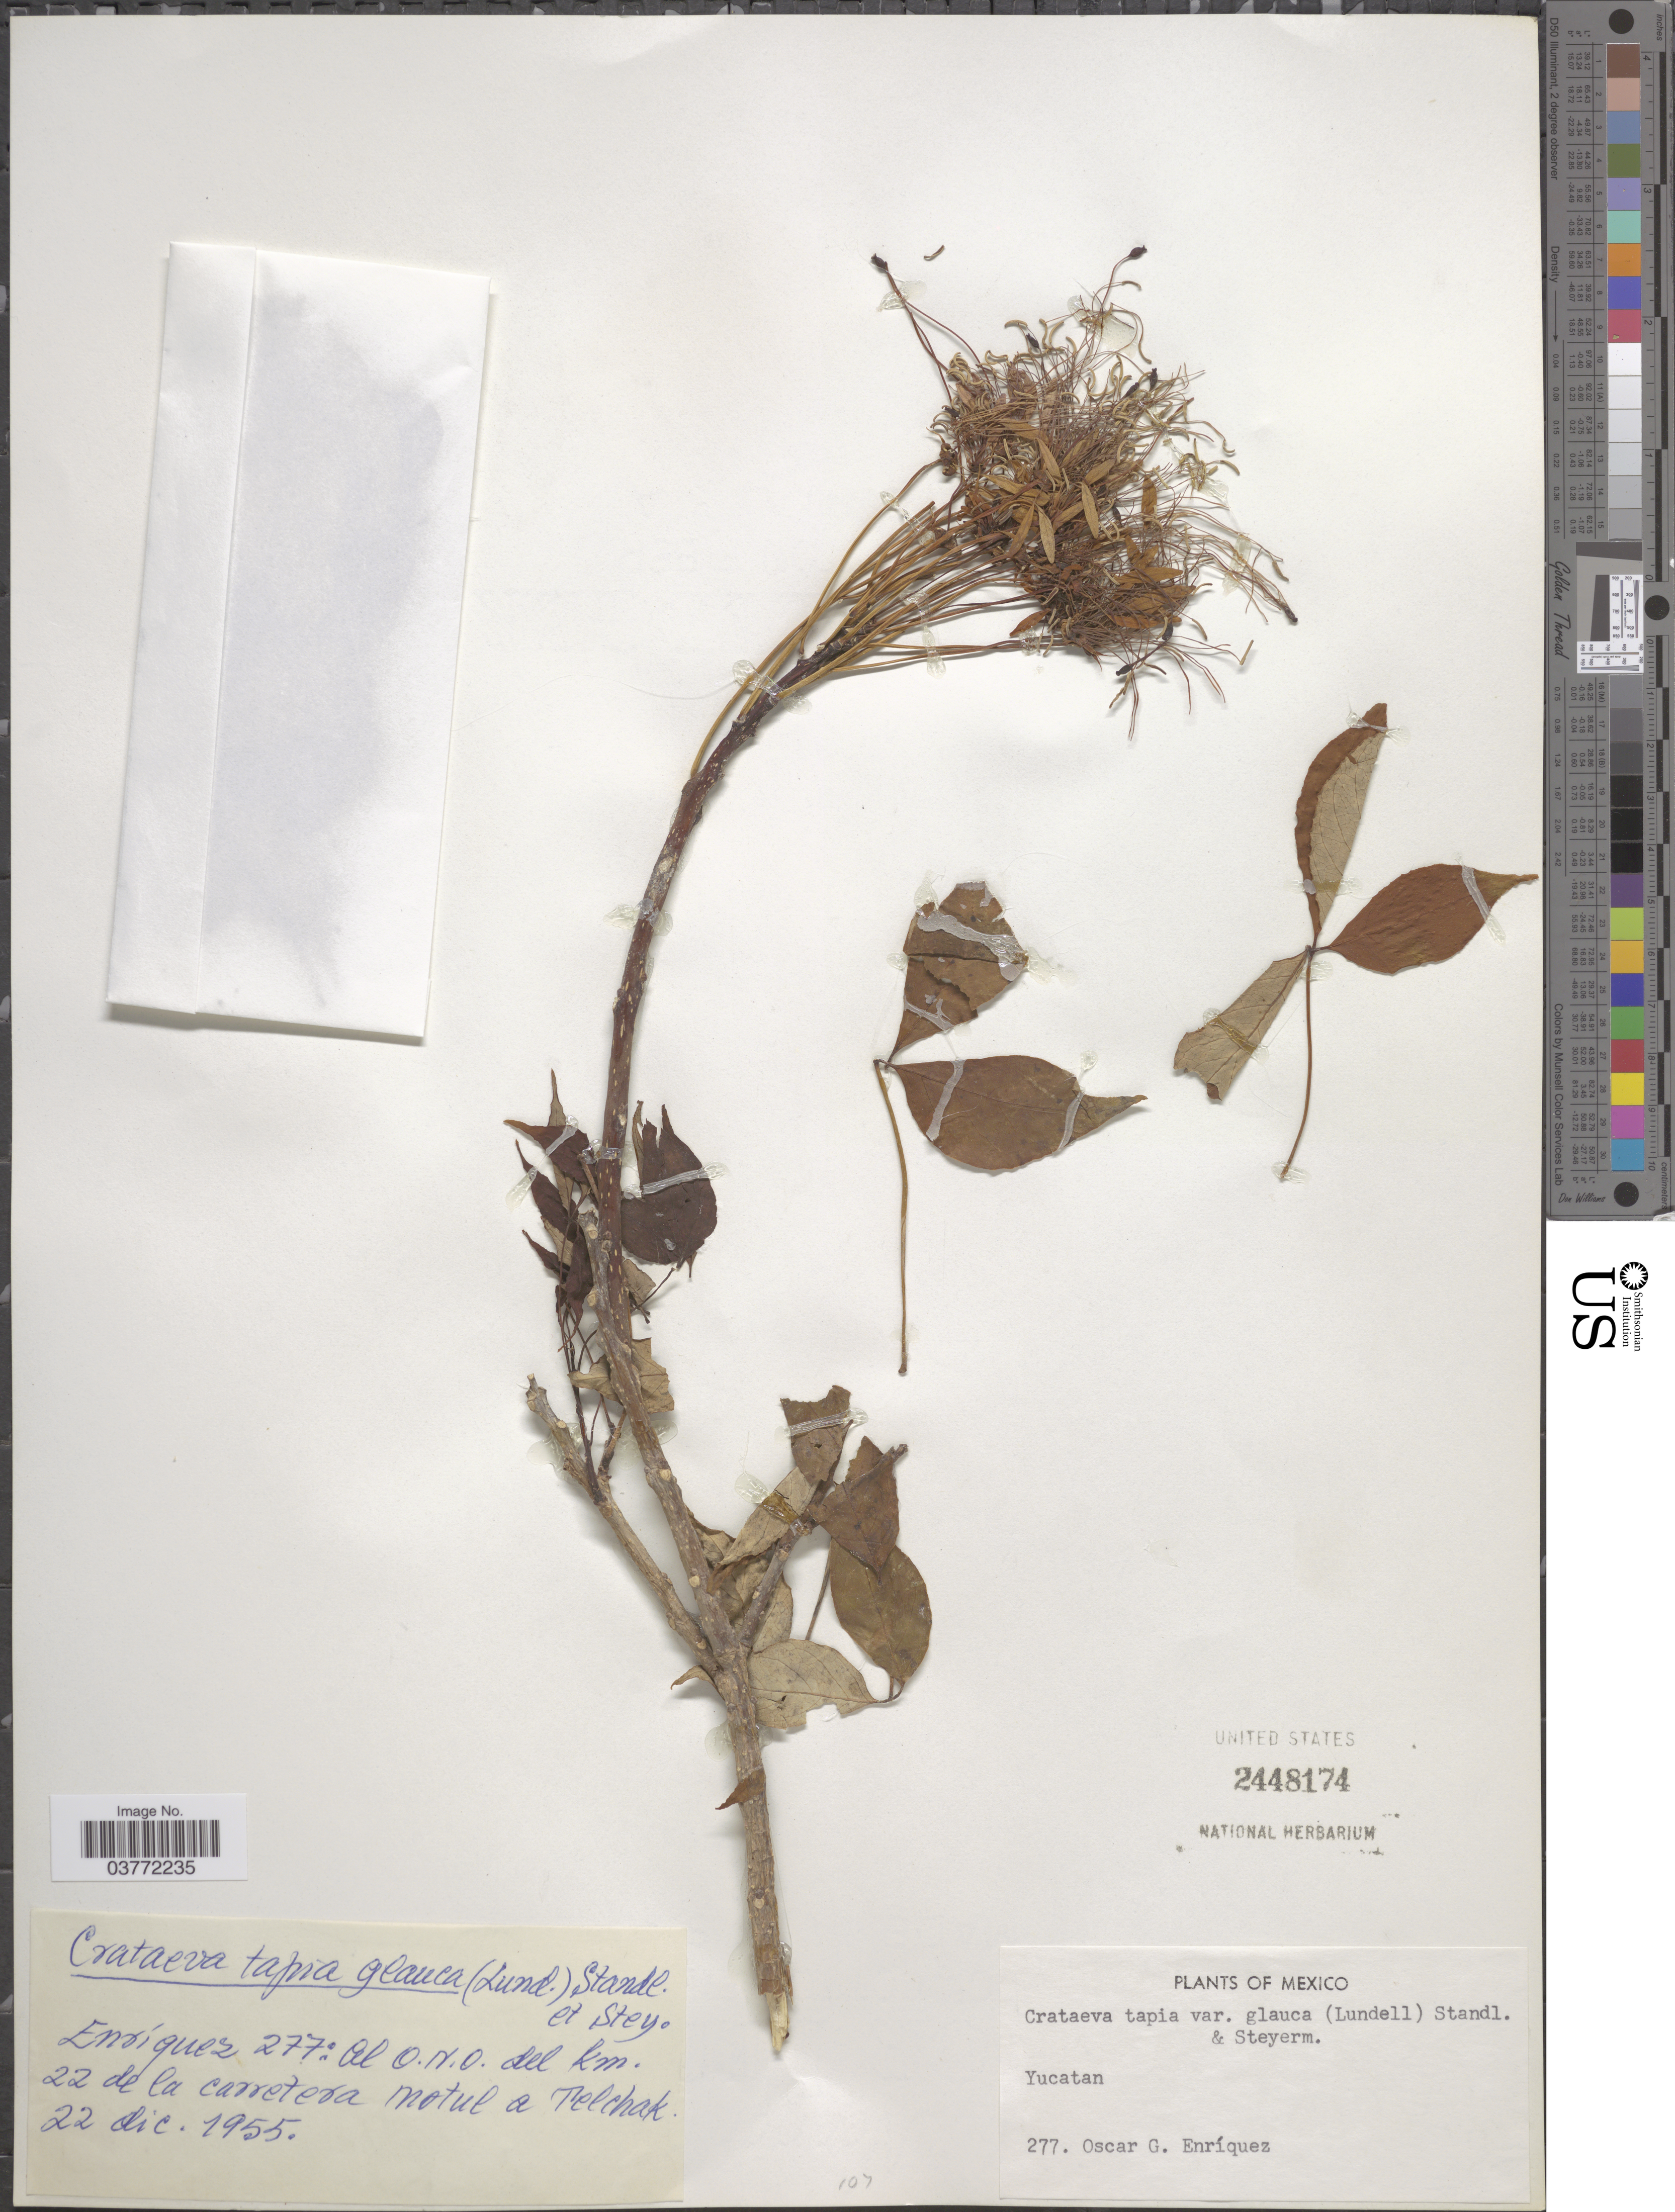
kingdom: Plantae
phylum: Tracheophyta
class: Magnoliopsida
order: Brassicales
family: Capparaceae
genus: Crateva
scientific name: Crateva tapia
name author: L.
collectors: O. Enriquez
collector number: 277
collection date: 1955-12-22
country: Mexico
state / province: Yucatán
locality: Al O. N. O. del km. 22 de la carretera motul a Telchak.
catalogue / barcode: US 2448174